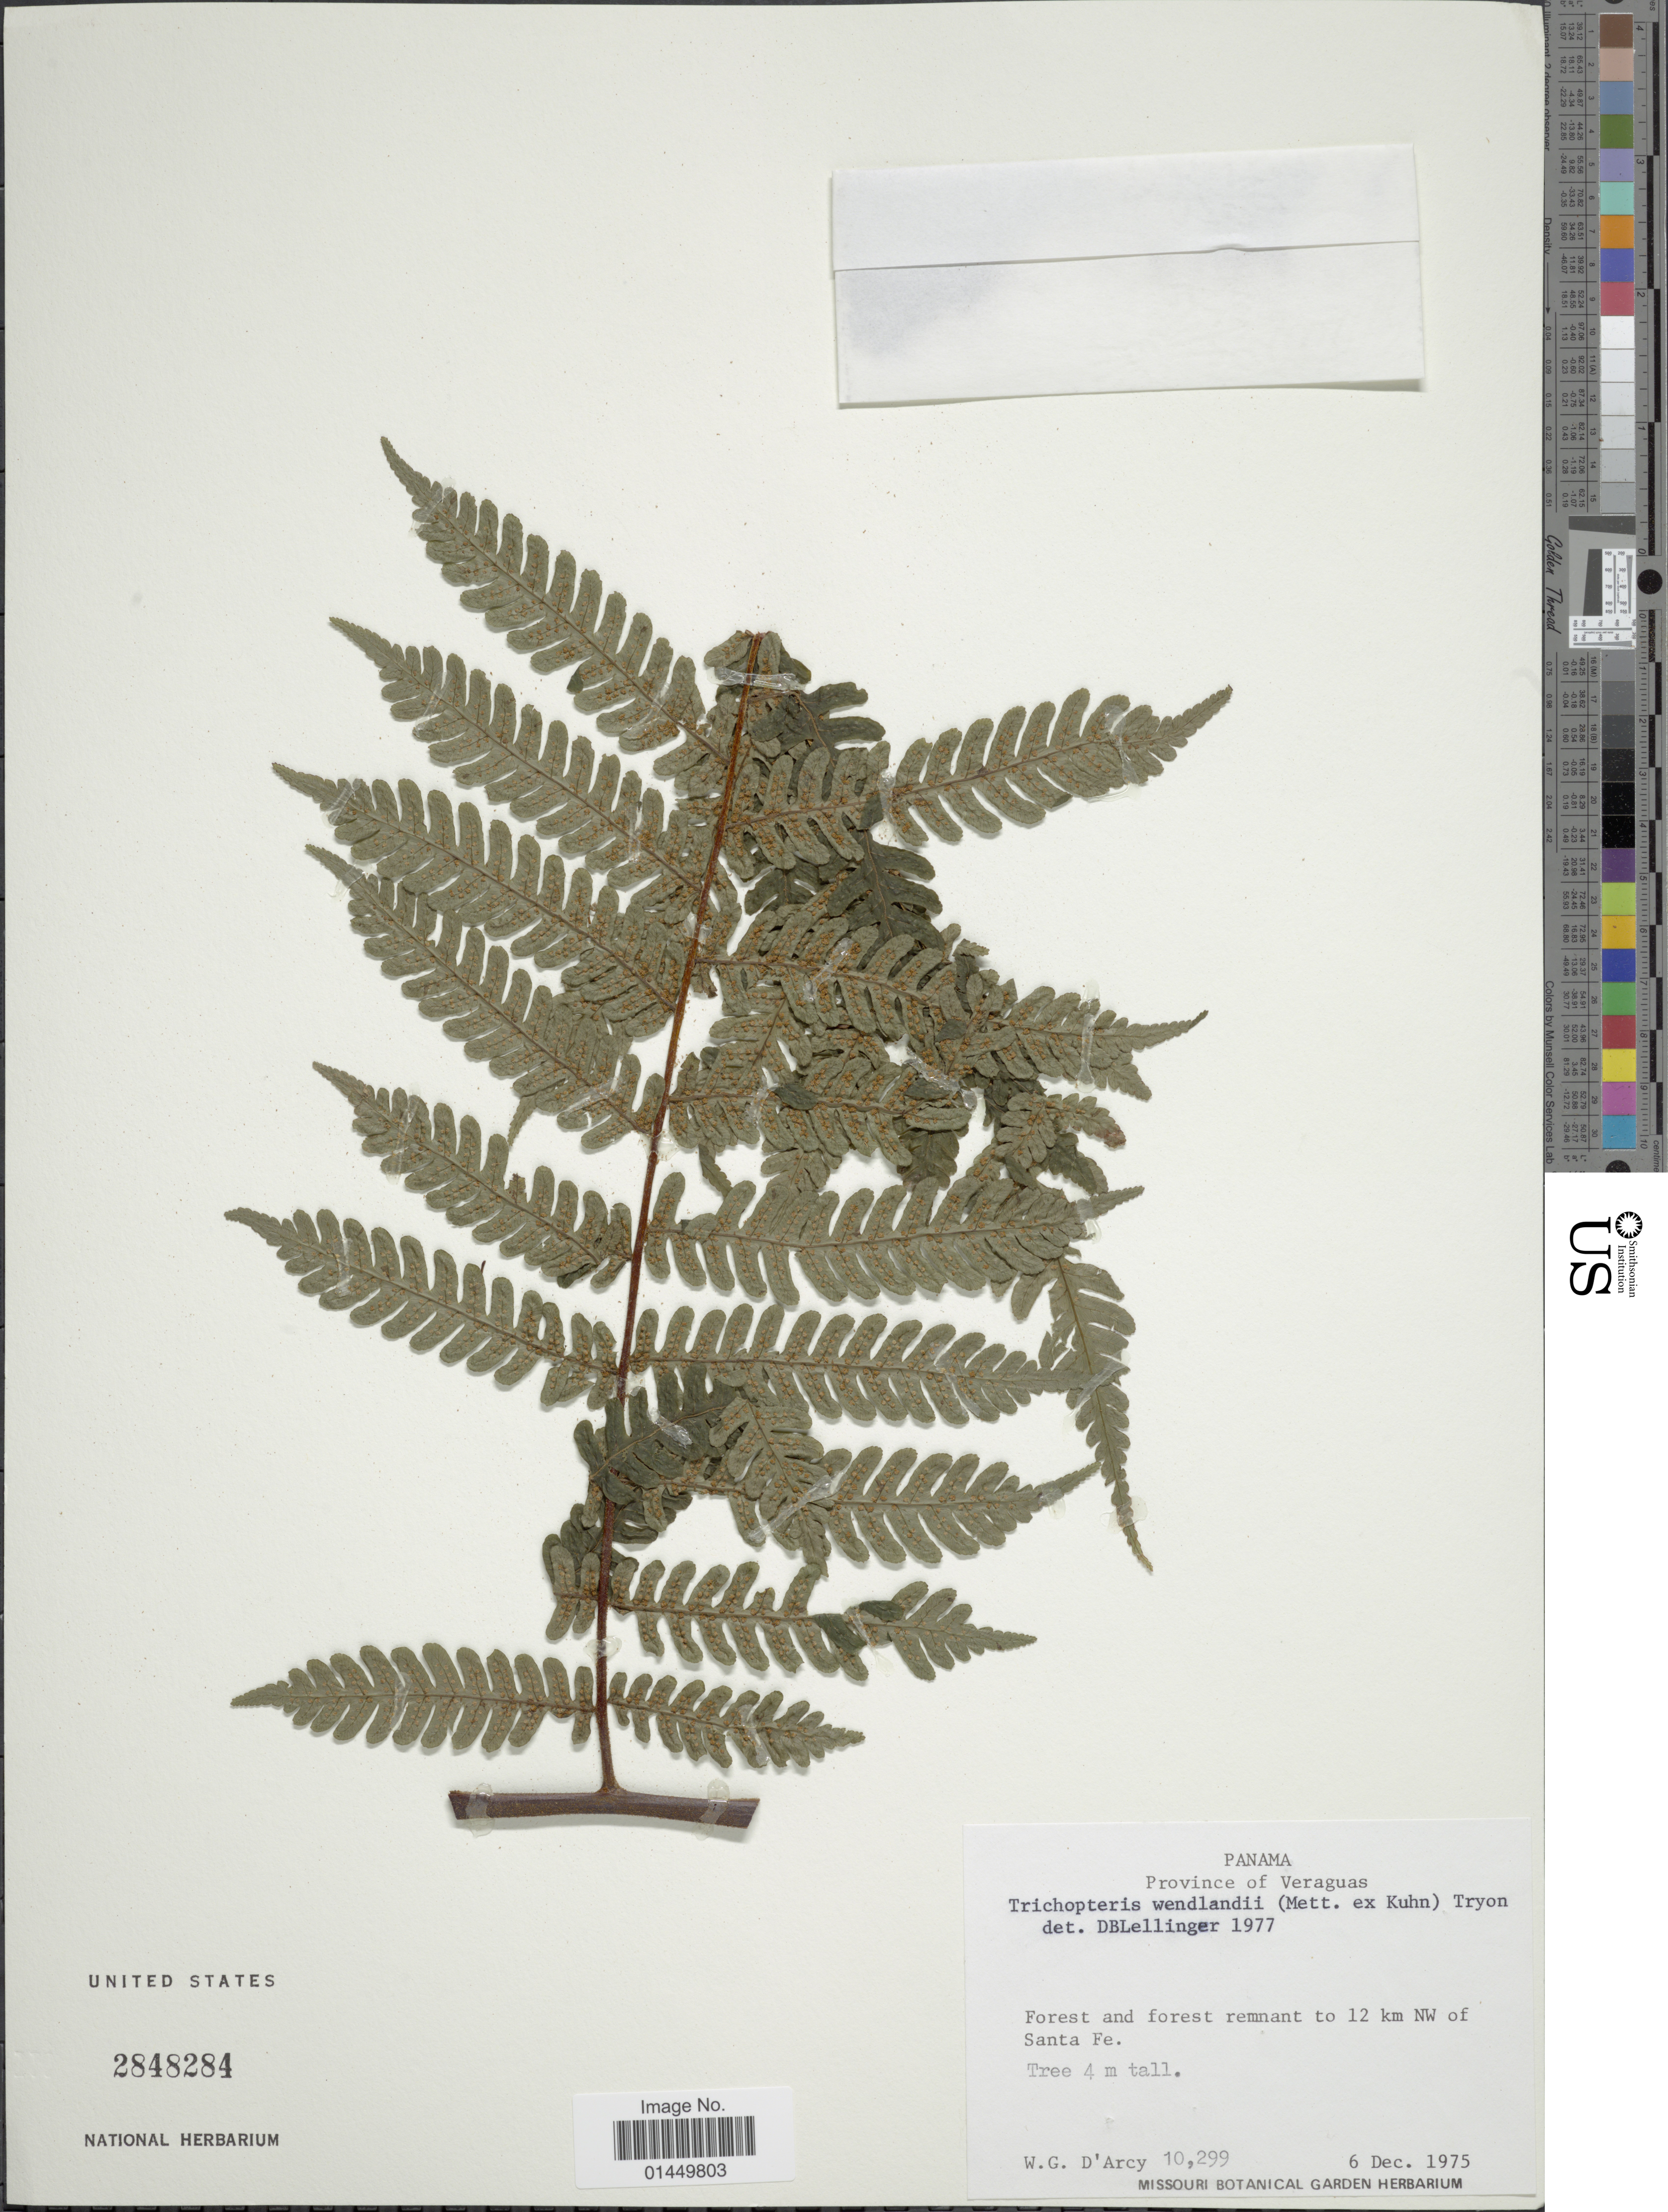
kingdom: Plantae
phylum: Tracheophyta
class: Polypodiopsida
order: Cyatheales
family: Cyatheaceae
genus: Cyathea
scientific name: Cyathea wendlandii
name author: (Mett. ex Kuhn) Domin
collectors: W. G. D'Arcy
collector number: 10299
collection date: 1975-12-06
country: Panama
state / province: Veraguas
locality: Province of Veraguas, Forest and forest remnant to 12 km NW of Santa Fe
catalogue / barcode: US 2848284